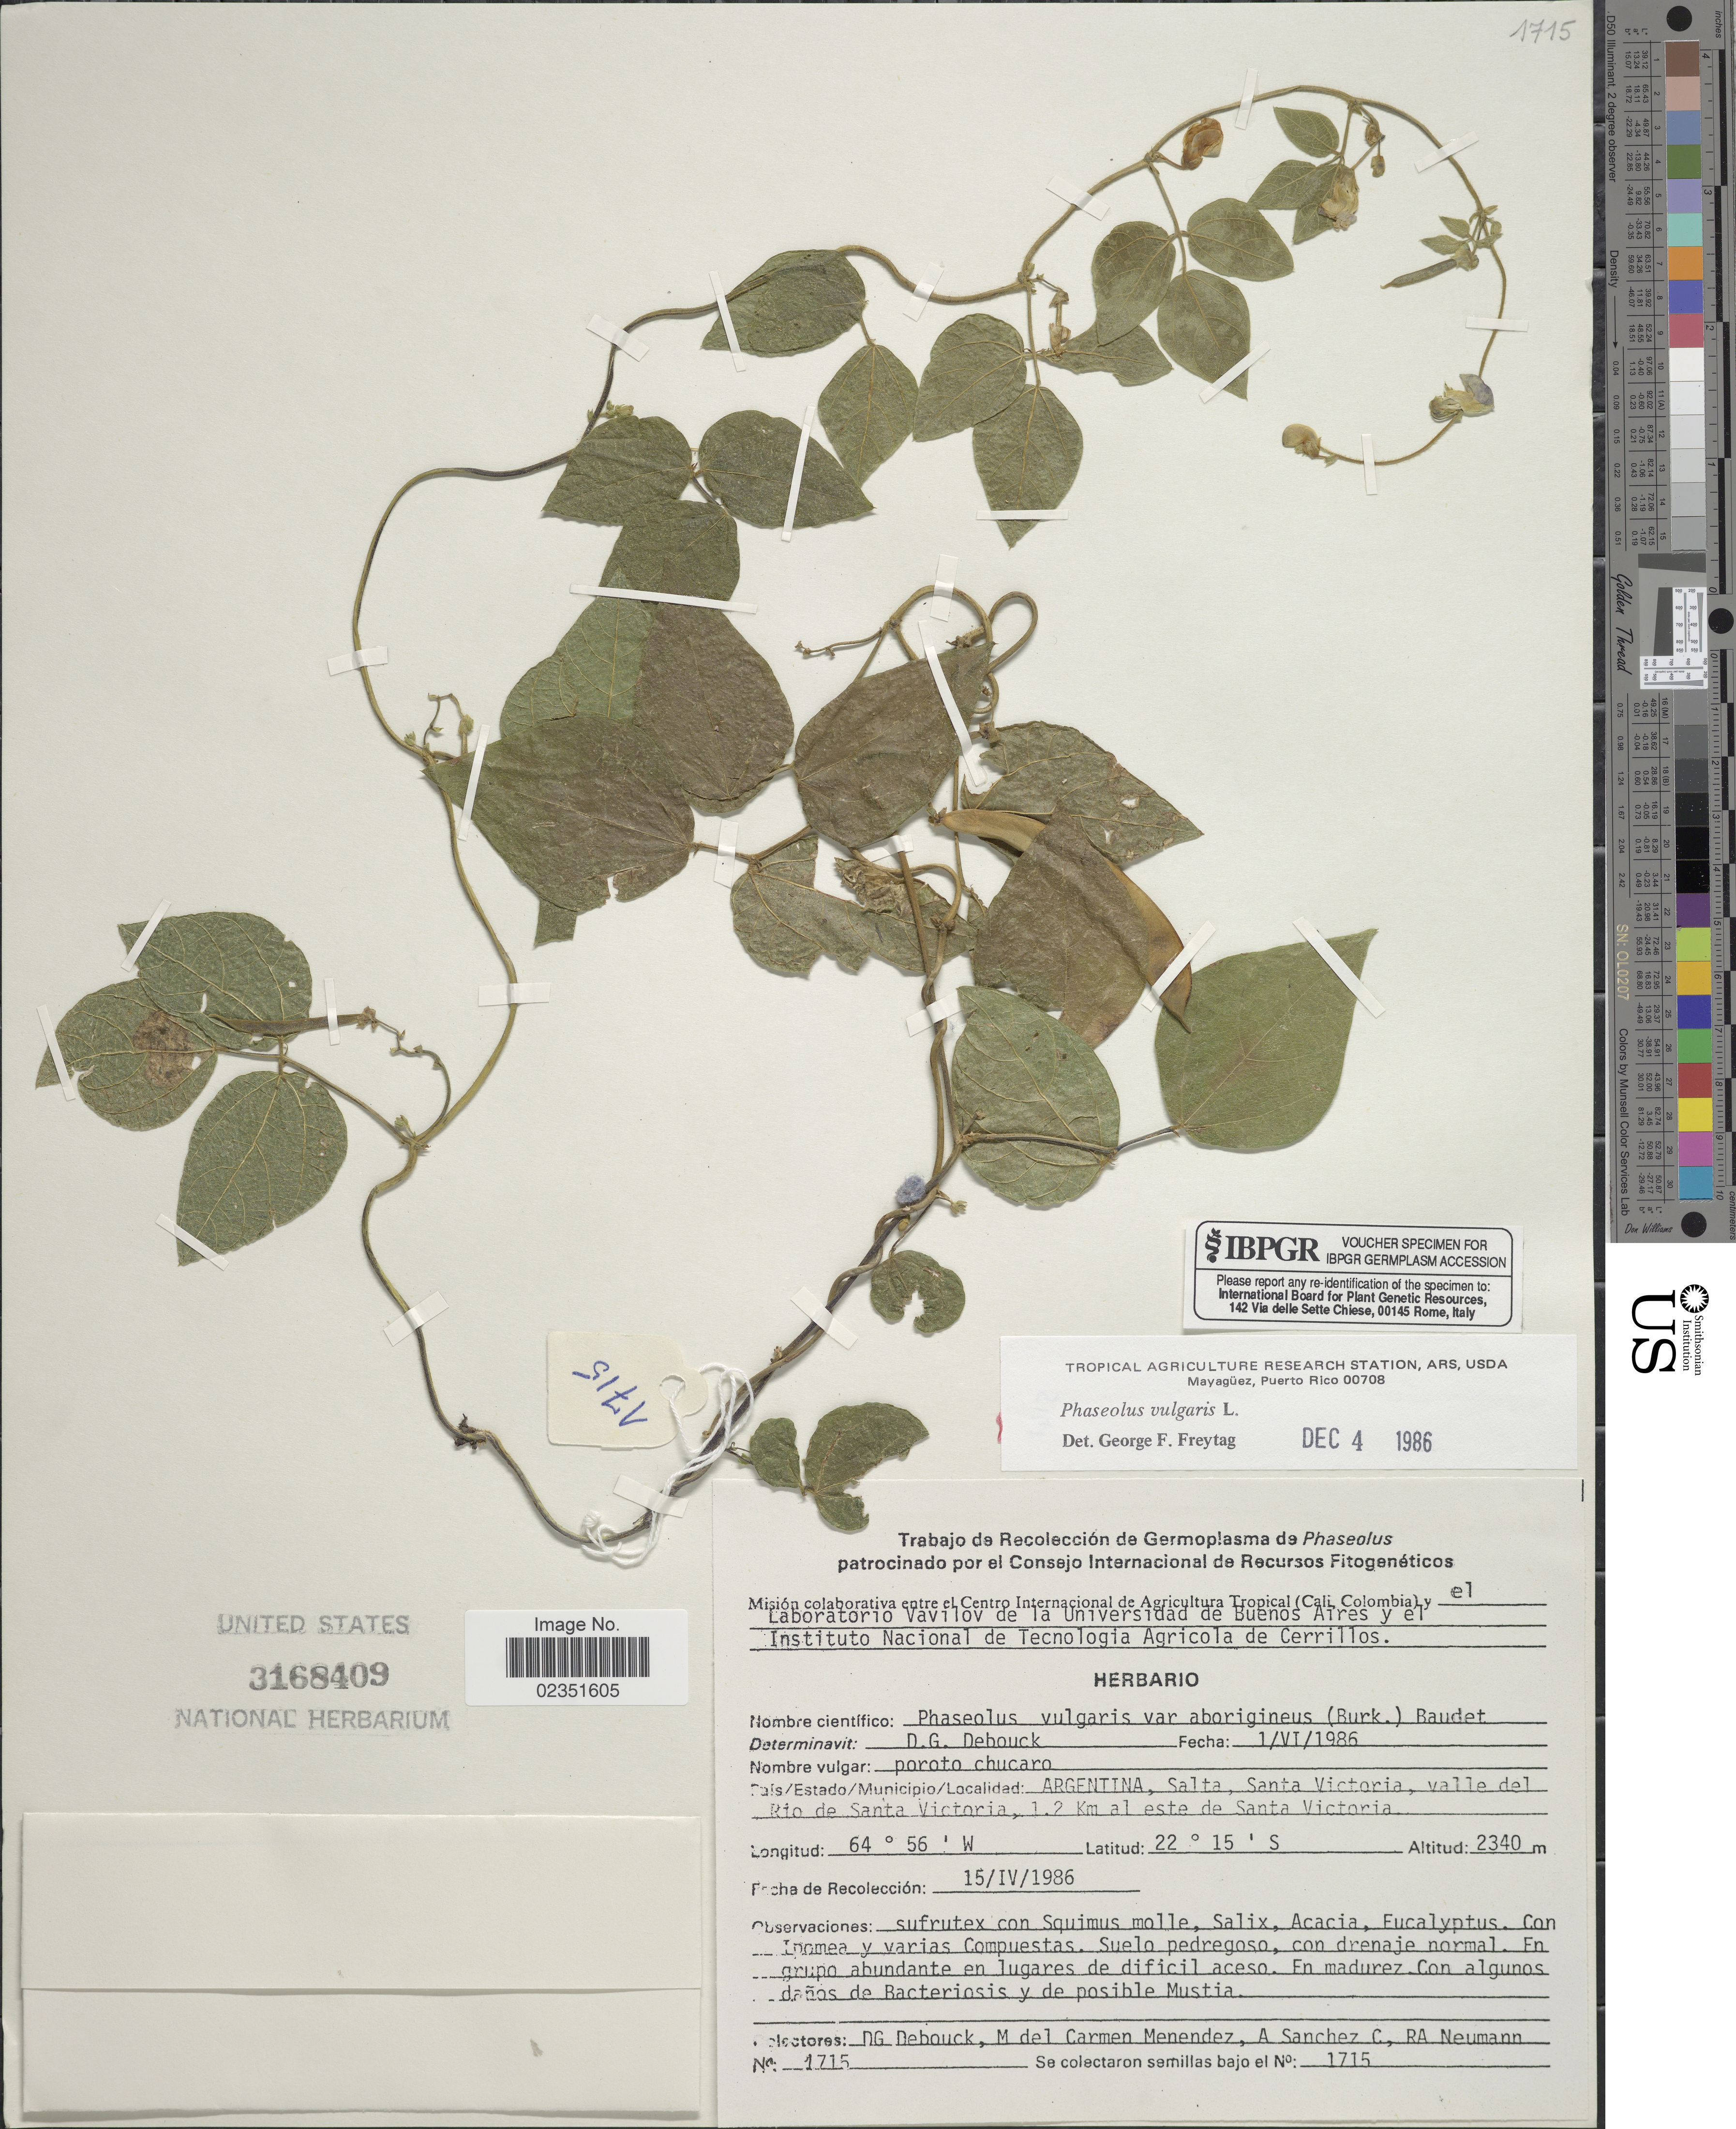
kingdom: Plantae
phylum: Tracheophyta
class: Magnoliopsida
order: Fabales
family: Fabaceae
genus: Phaseolus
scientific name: Phaseolus vulgaris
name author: L.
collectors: D. Debouck, M. Menendez, A. Sanchez C. & R. Neumann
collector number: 1715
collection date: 1986-04-15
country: Argentina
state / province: Salta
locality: Santa Victoria, Valle del Rio de Santa Victoria, 1.2 km al este de Santa Victoria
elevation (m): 2340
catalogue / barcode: US 3168409